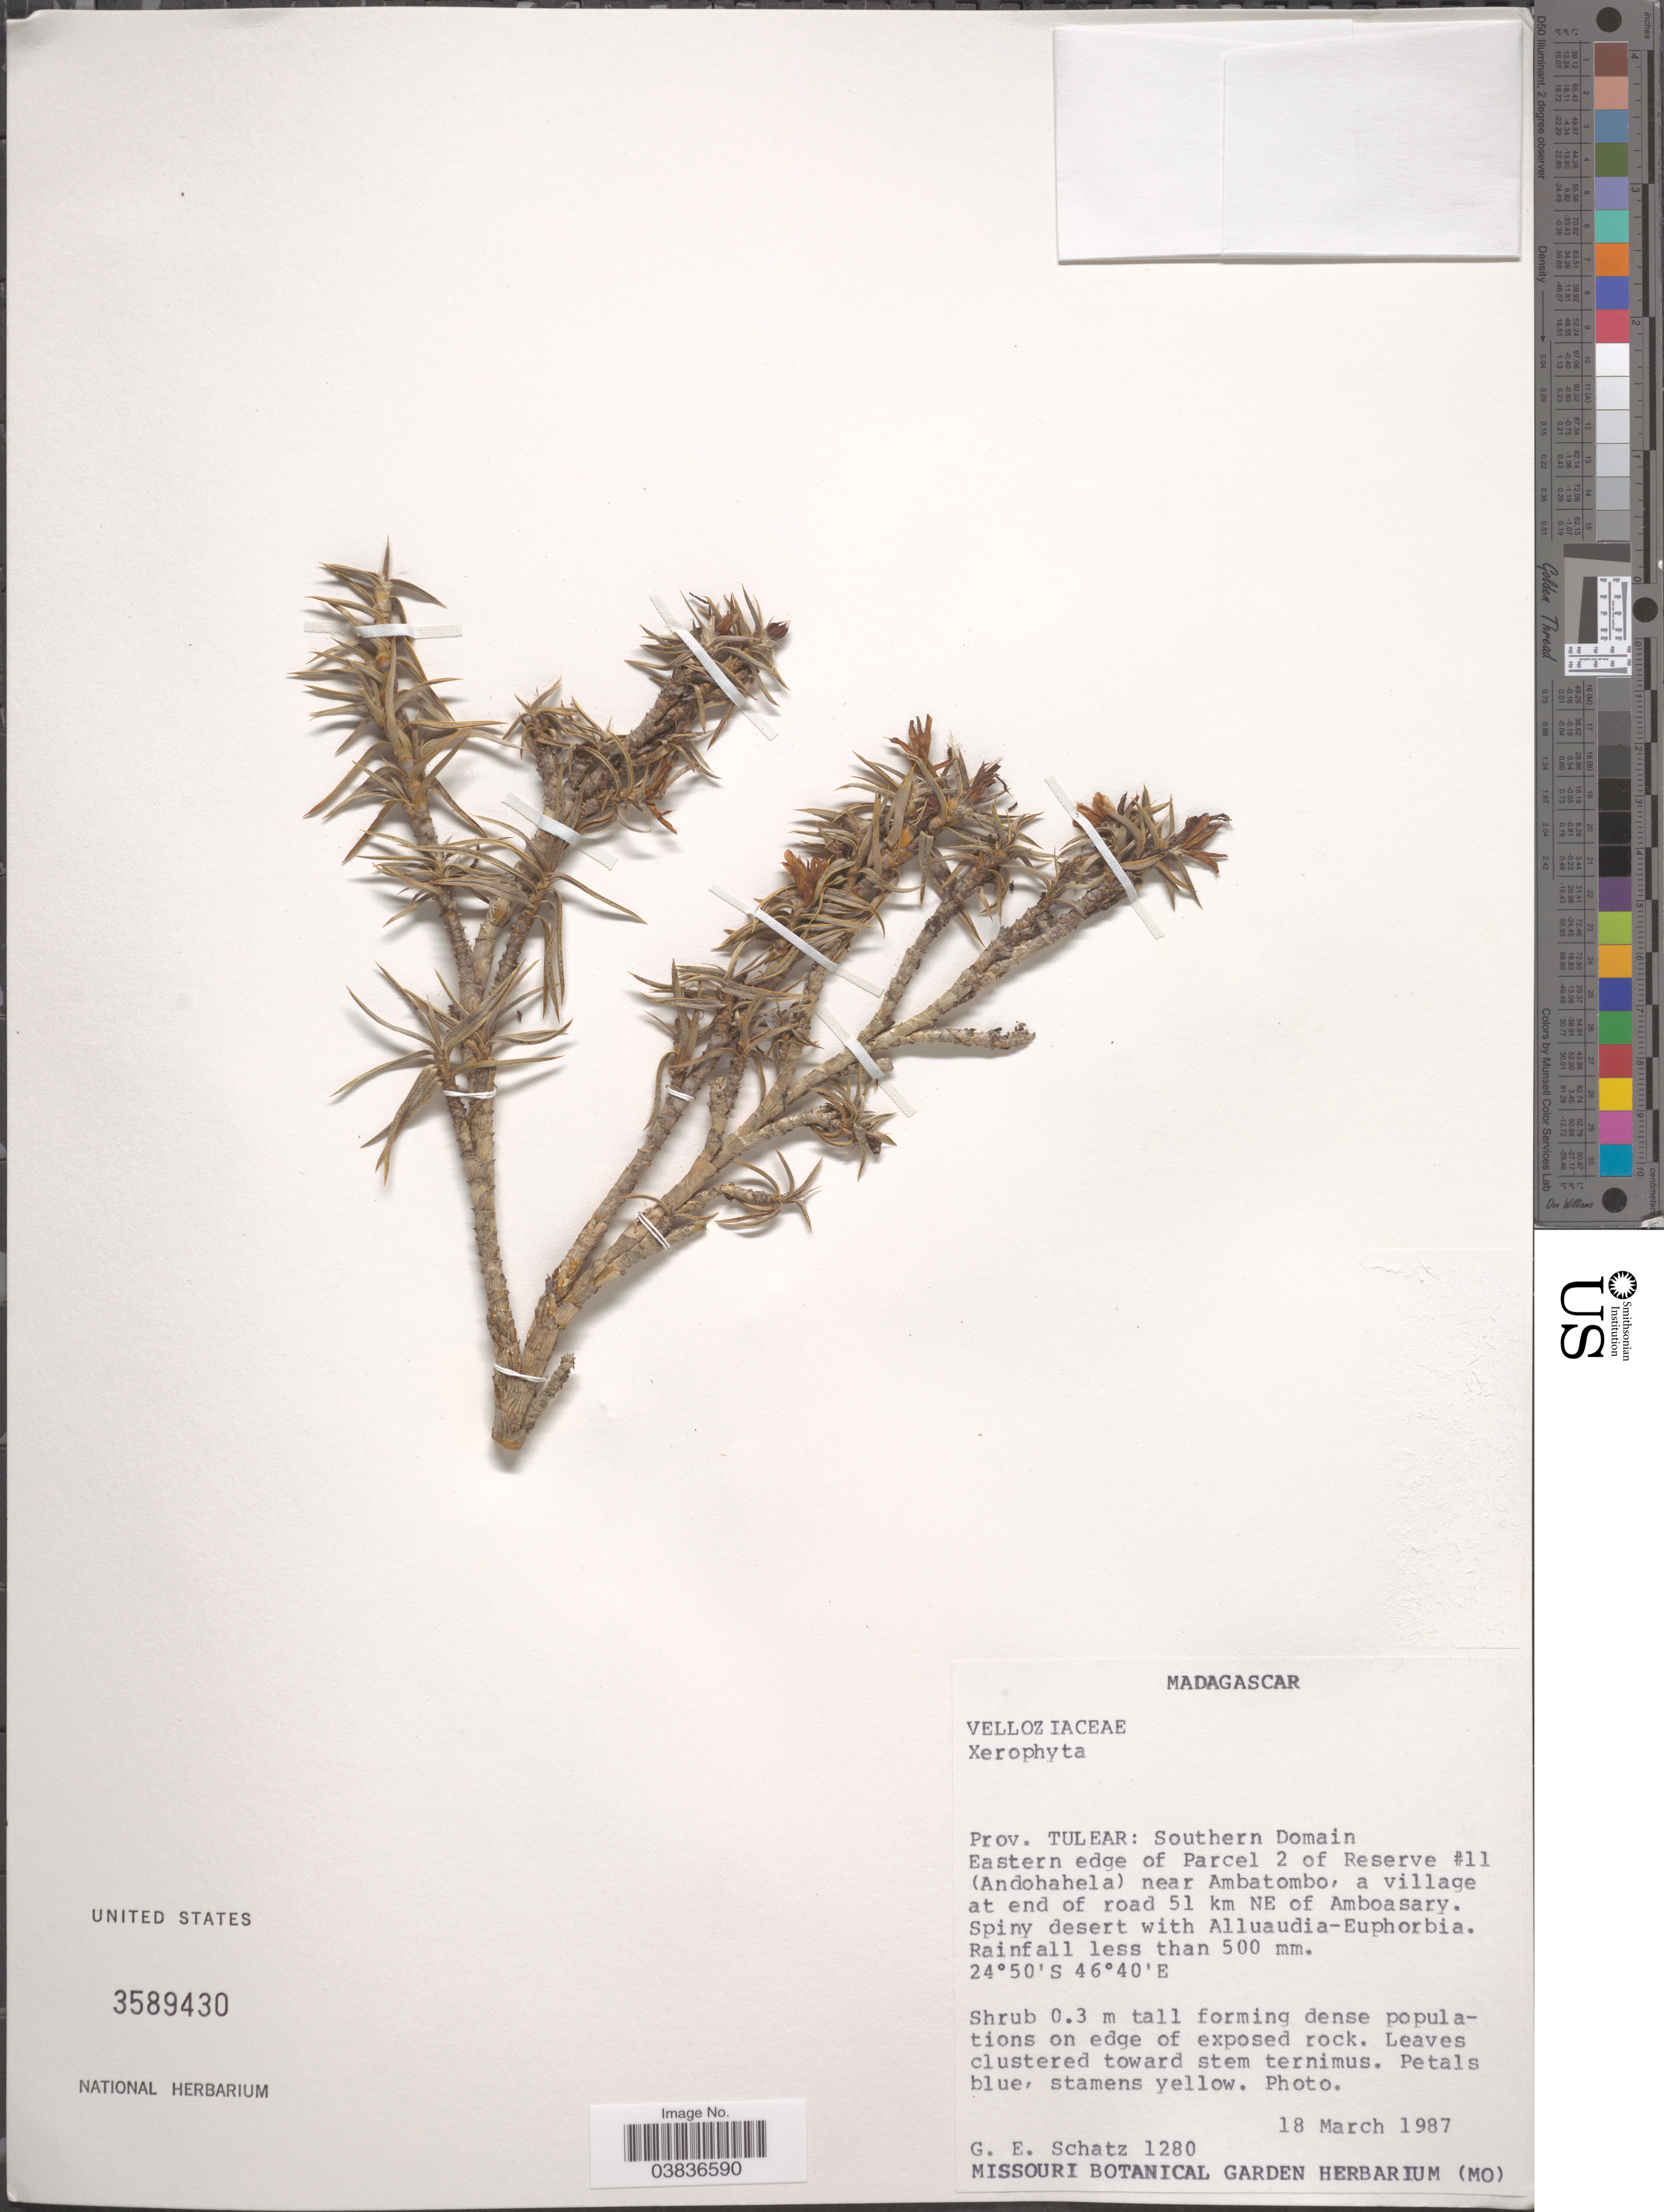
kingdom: Plantae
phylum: Tracheophyta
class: Liliopsida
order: Pandanales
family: Velloziaceae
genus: Xerophyta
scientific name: Xerophyta sp.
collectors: G. Schatz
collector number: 1280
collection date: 1987-03-18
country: Madagascar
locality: Prov. Tulear: Southern Domain Eastern edge of Parcel 2 of Reserve #11 (Andohahela) near Ambatombo, a village at end of road 51 km NE of Amboasary.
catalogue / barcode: US 3589430